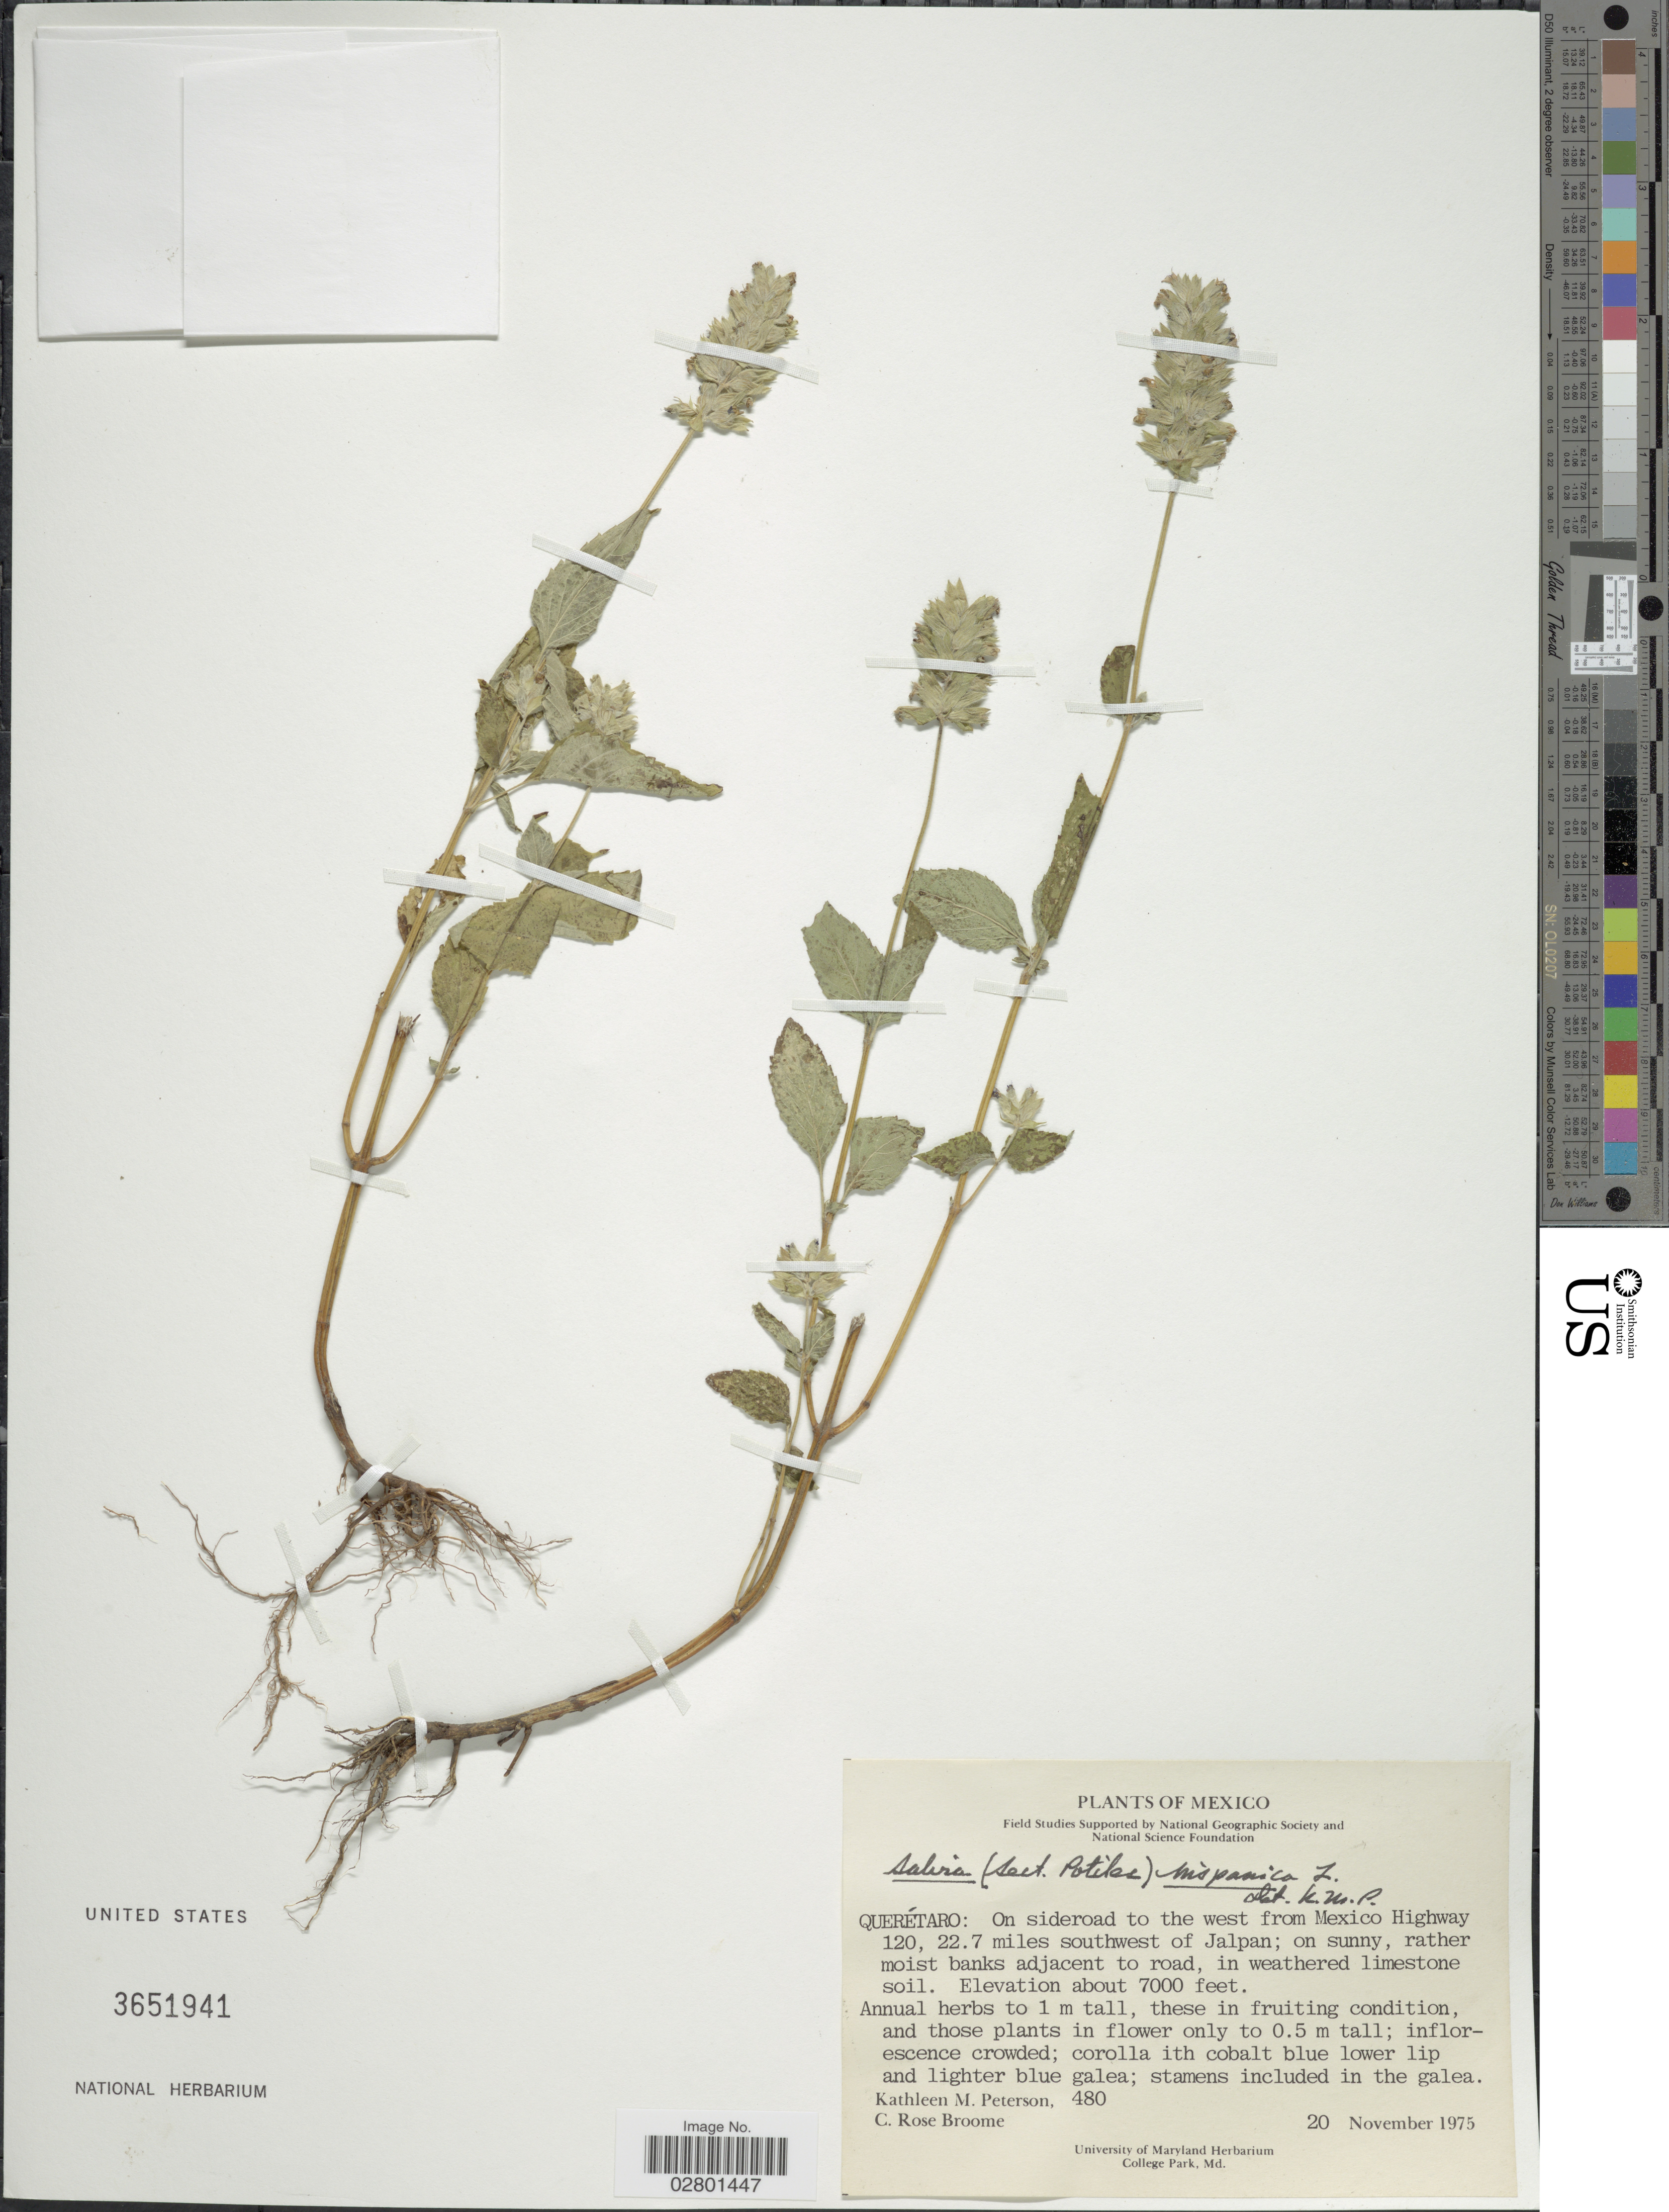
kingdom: Plantae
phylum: Tracheophyta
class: Magnoliopsida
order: Lamiales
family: Lamiaceae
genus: Salvia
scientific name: Salvia hispanica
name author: L.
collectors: K. Peterson & C. R. Broome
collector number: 480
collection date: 1975-11-20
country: Mexico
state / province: Querétaro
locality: On sideroad to the west from Mexico Highway 120, 22.7 miles southwest of Jalpan.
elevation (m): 2134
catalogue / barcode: US 3651941